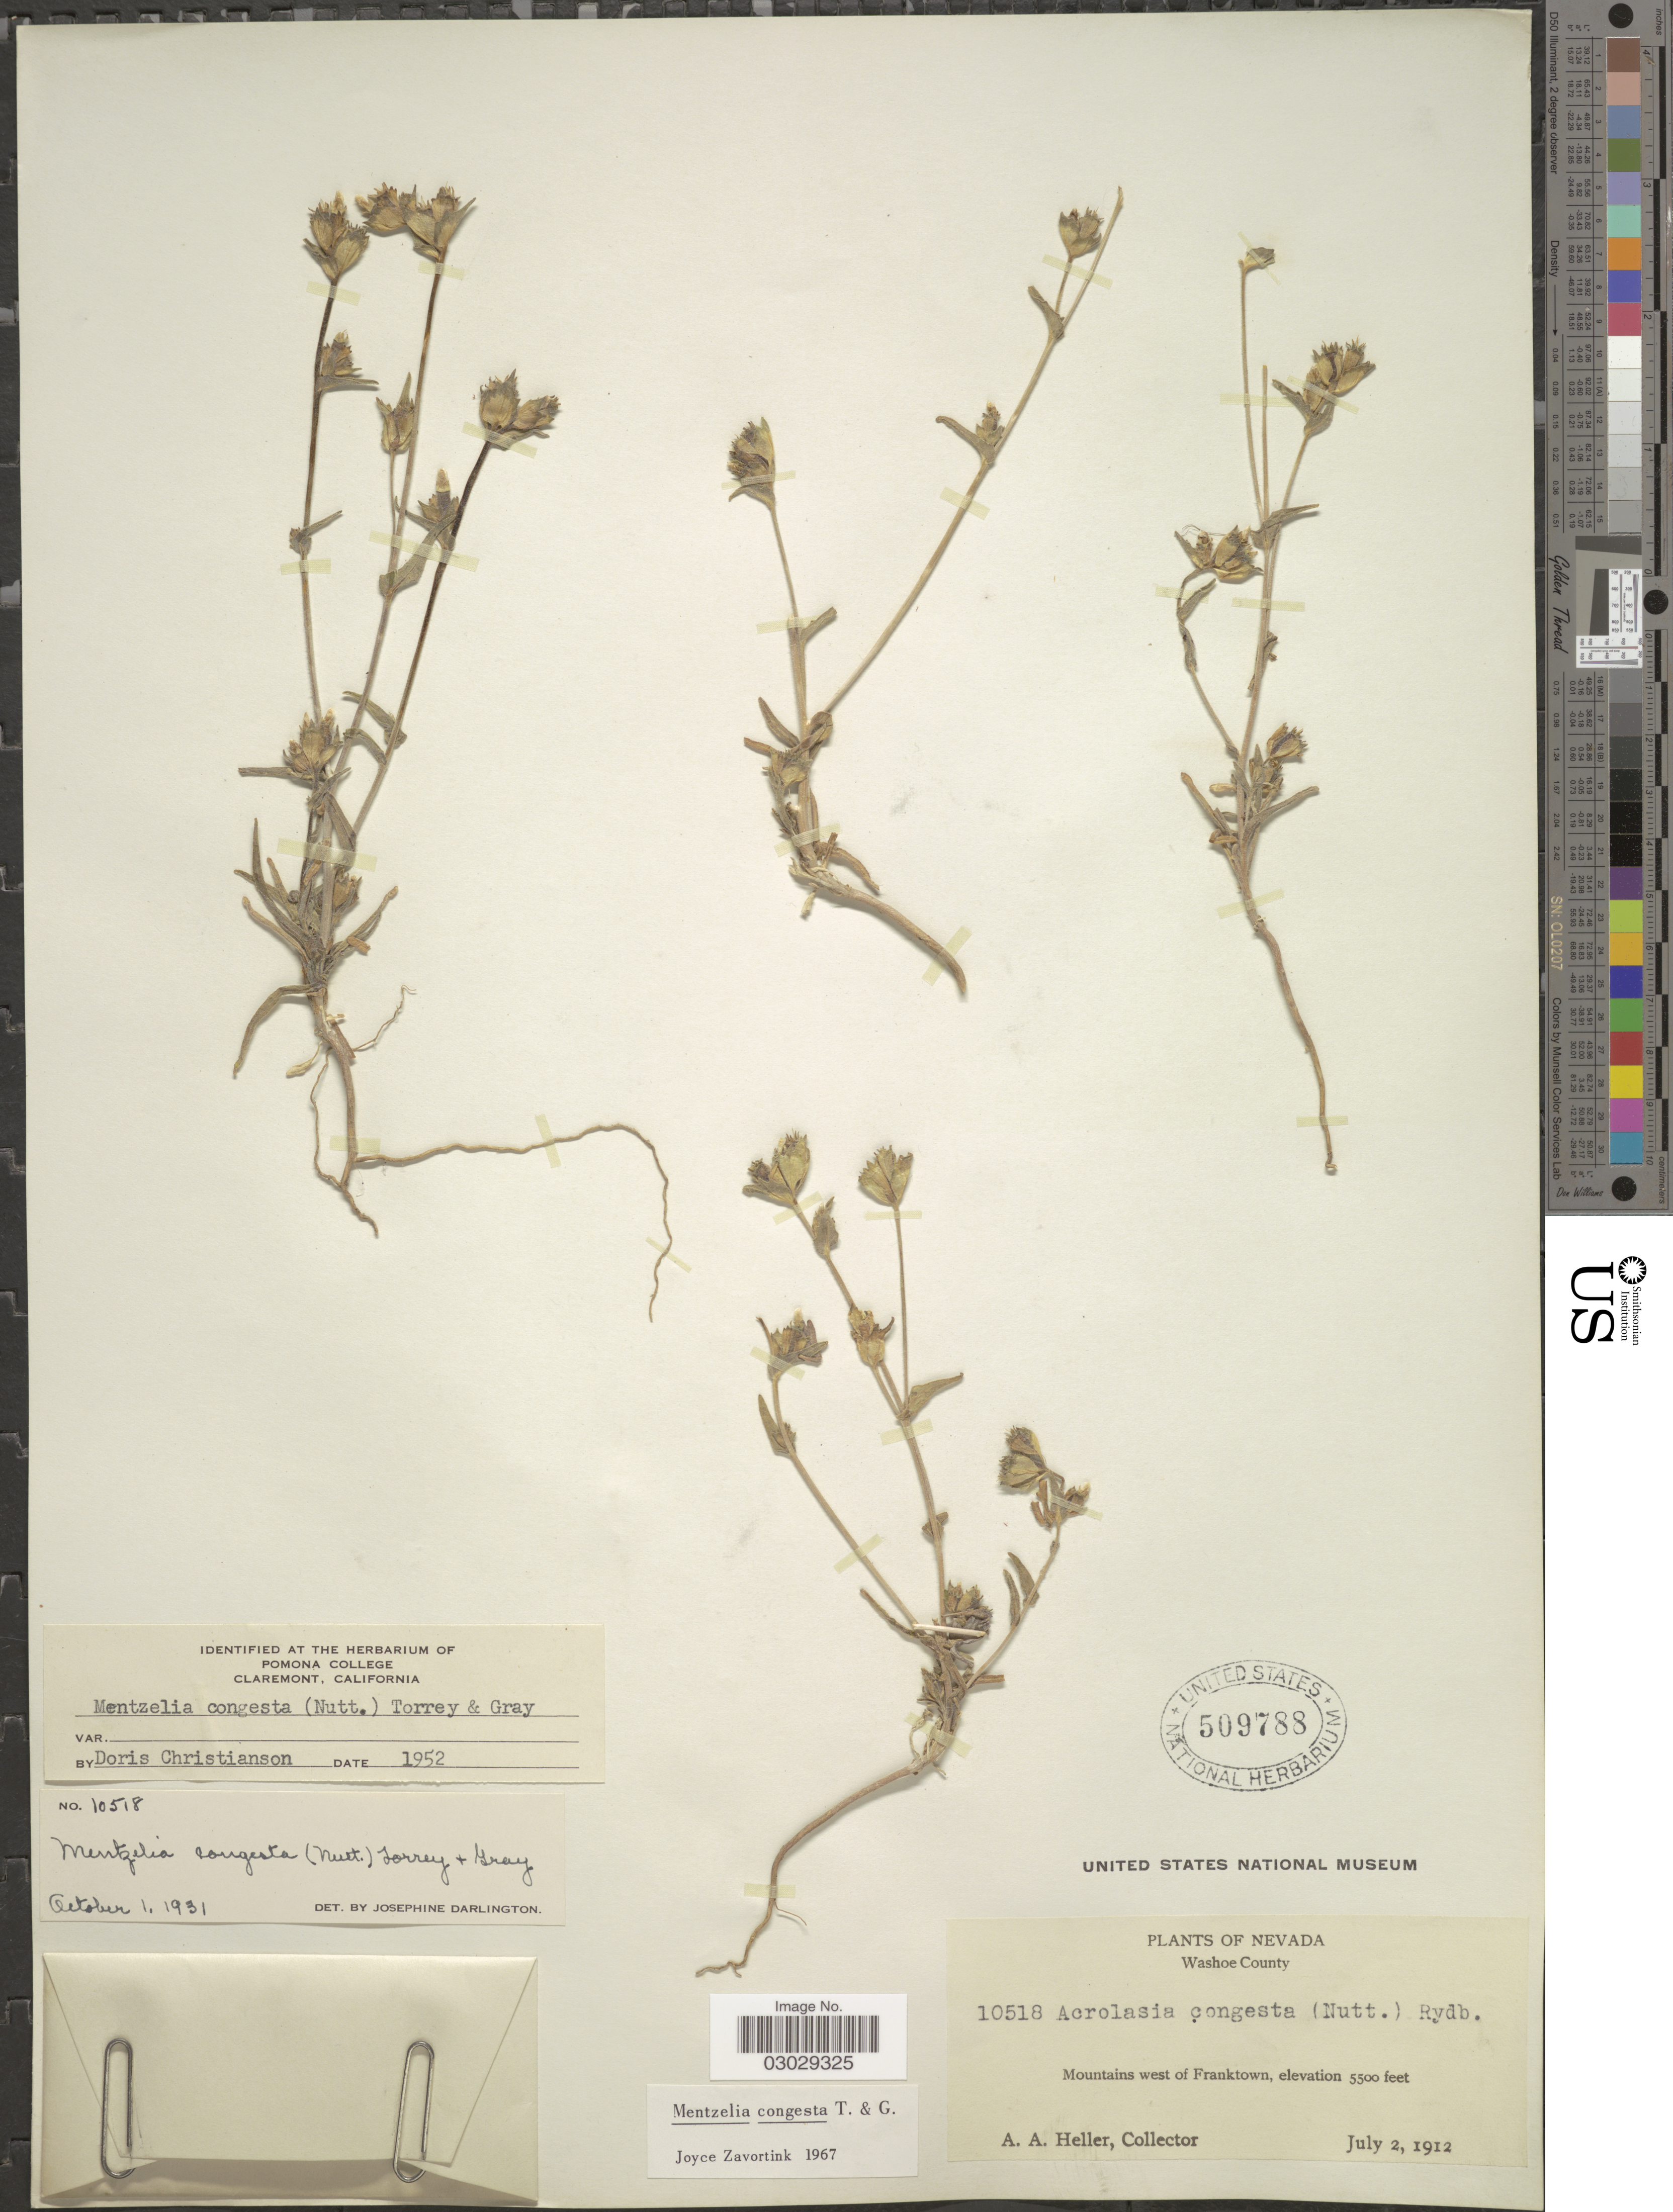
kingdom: Plantae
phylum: Tracheophyta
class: Magnoliopsida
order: Cornales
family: Loasaceae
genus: Mentzelia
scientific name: Mentzelia congesta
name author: Torr. & A. Gray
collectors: A. A. Heller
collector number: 10518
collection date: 1912-07-02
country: United States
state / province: Nevada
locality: Washoe County. Mountains west of Franktown.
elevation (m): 1676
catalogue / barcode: US 509788